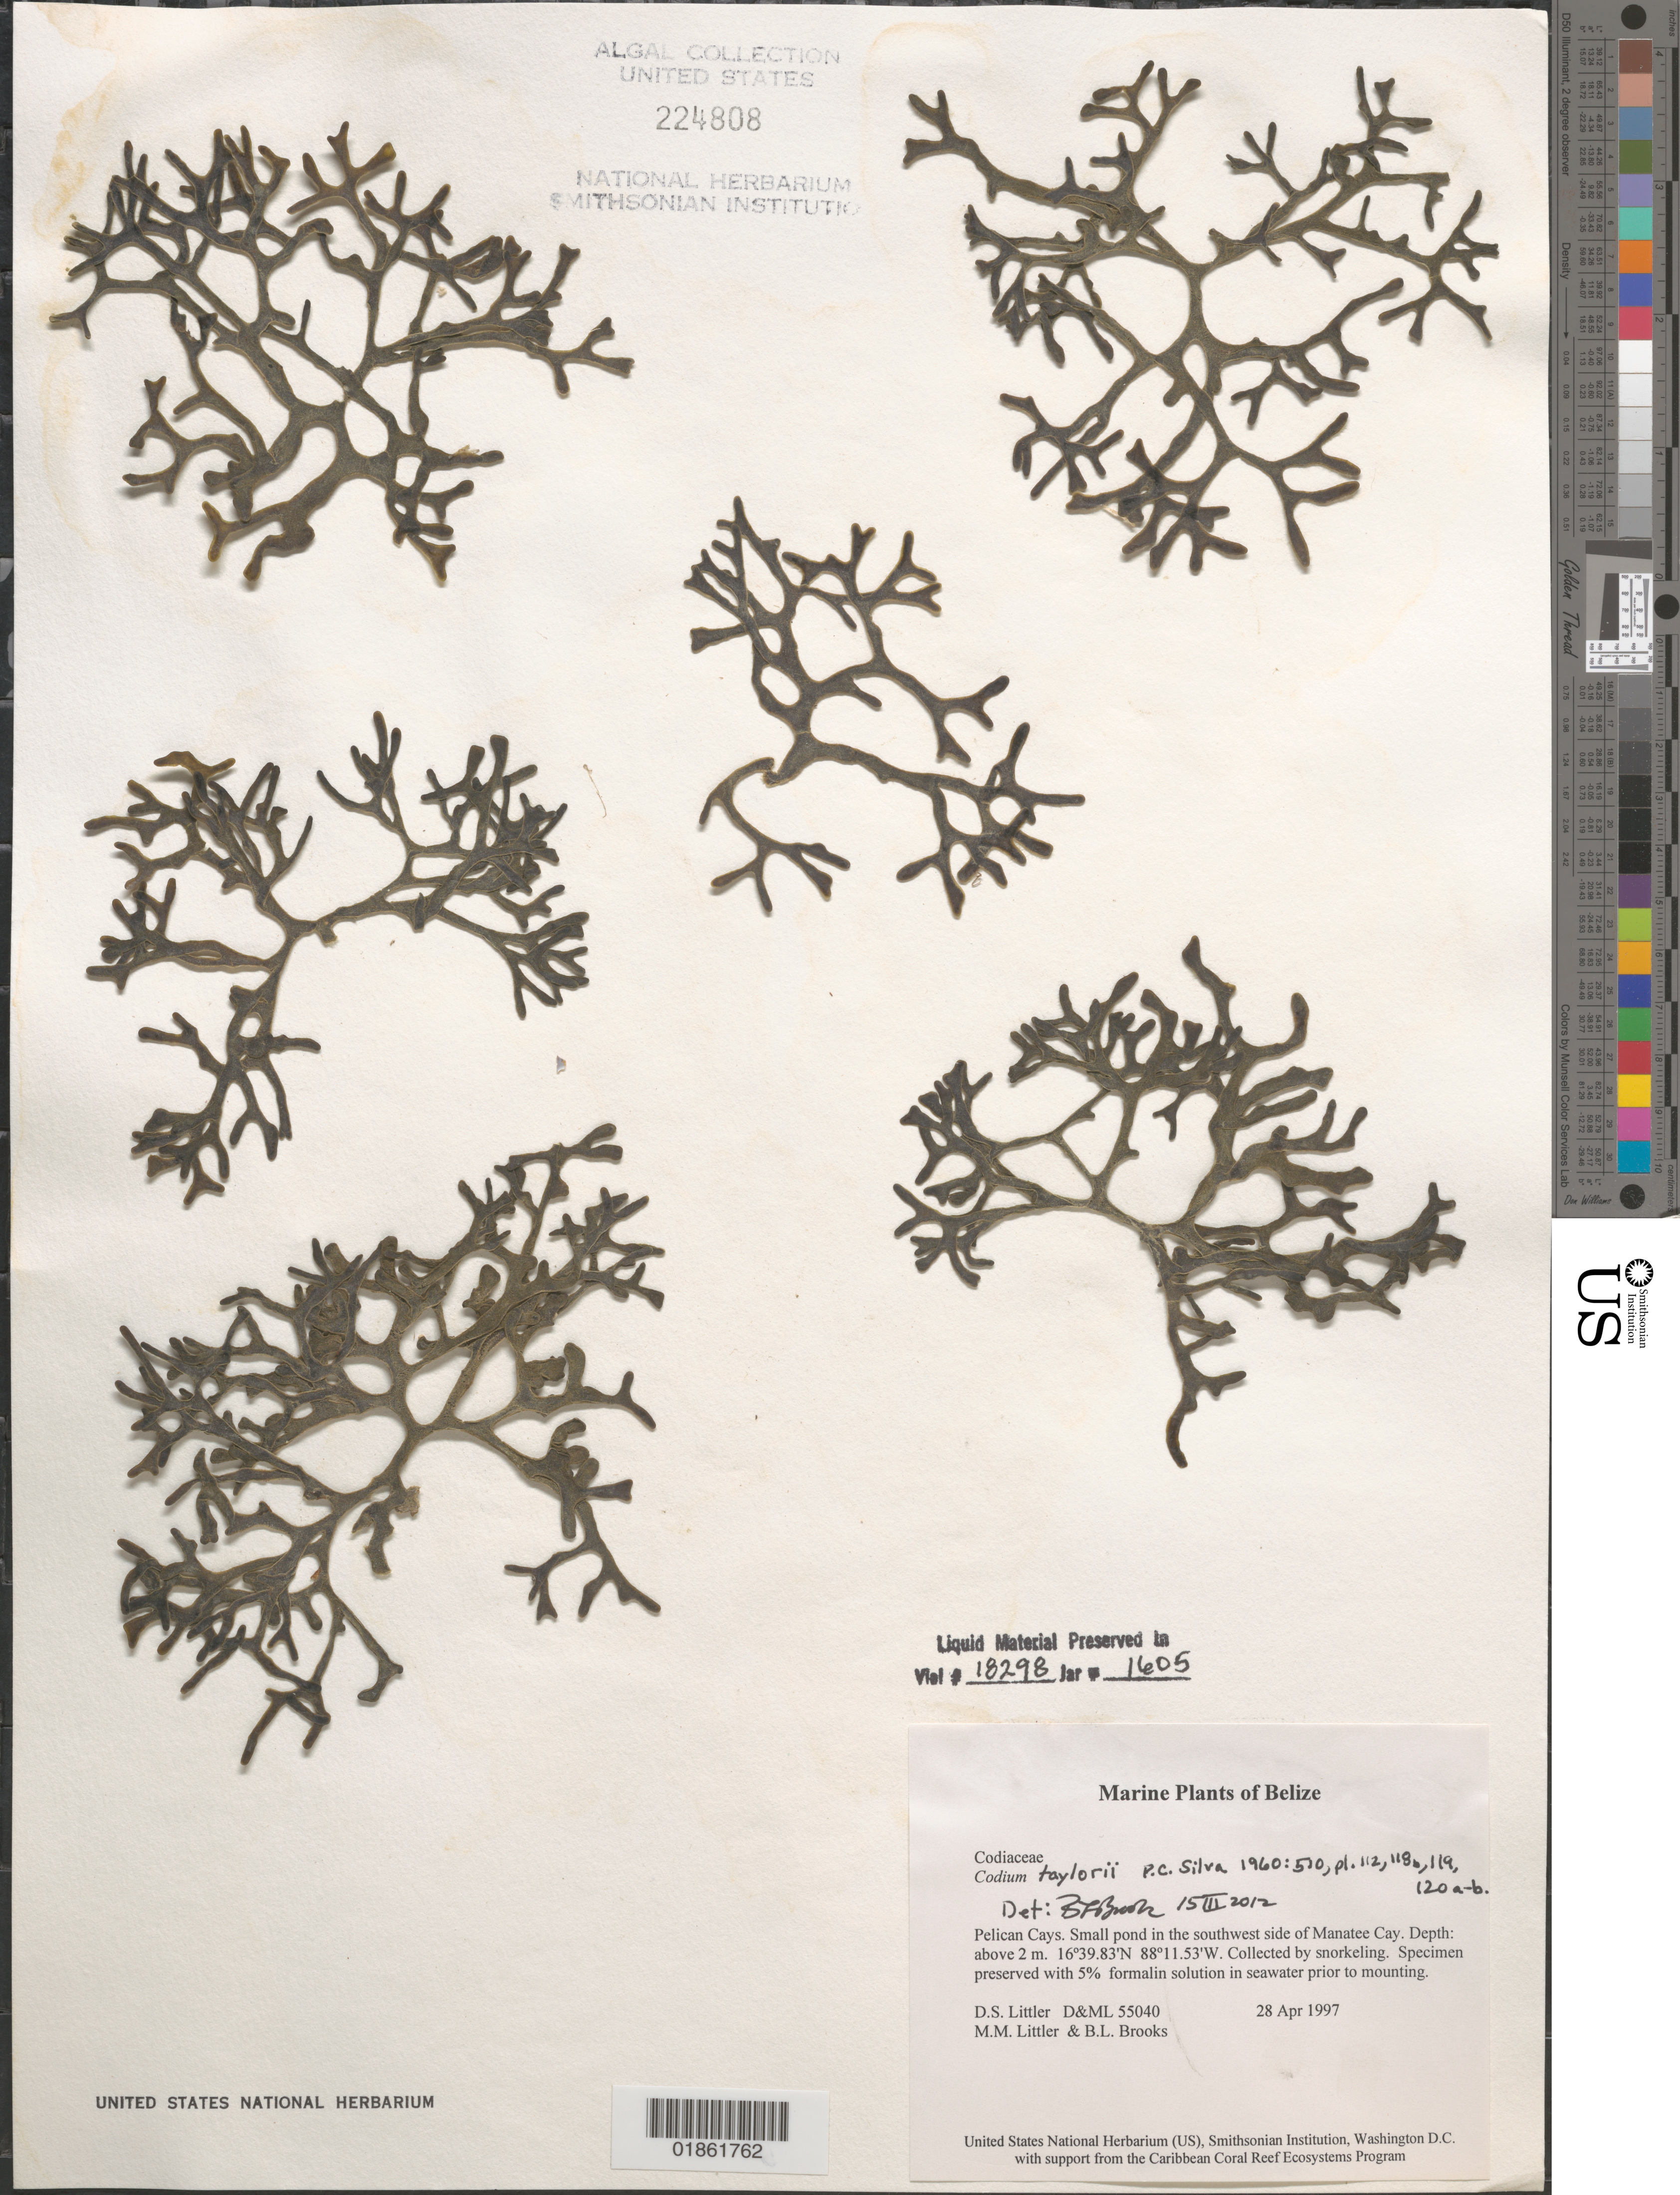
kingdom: Plantae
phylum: Chlorophyta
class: Ulvophyceae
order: Bryopsidales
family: Codiaceae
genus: Codium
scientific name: Codium sp.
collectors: D. S. Littler & M. M. Littler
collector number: D&ML 55040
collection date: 1997-04-28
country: Belize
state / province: Stann Creek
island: Manatee Cay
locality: Pelican Cays. Manatee Cay. Golden Pond.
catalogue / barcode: US 224808